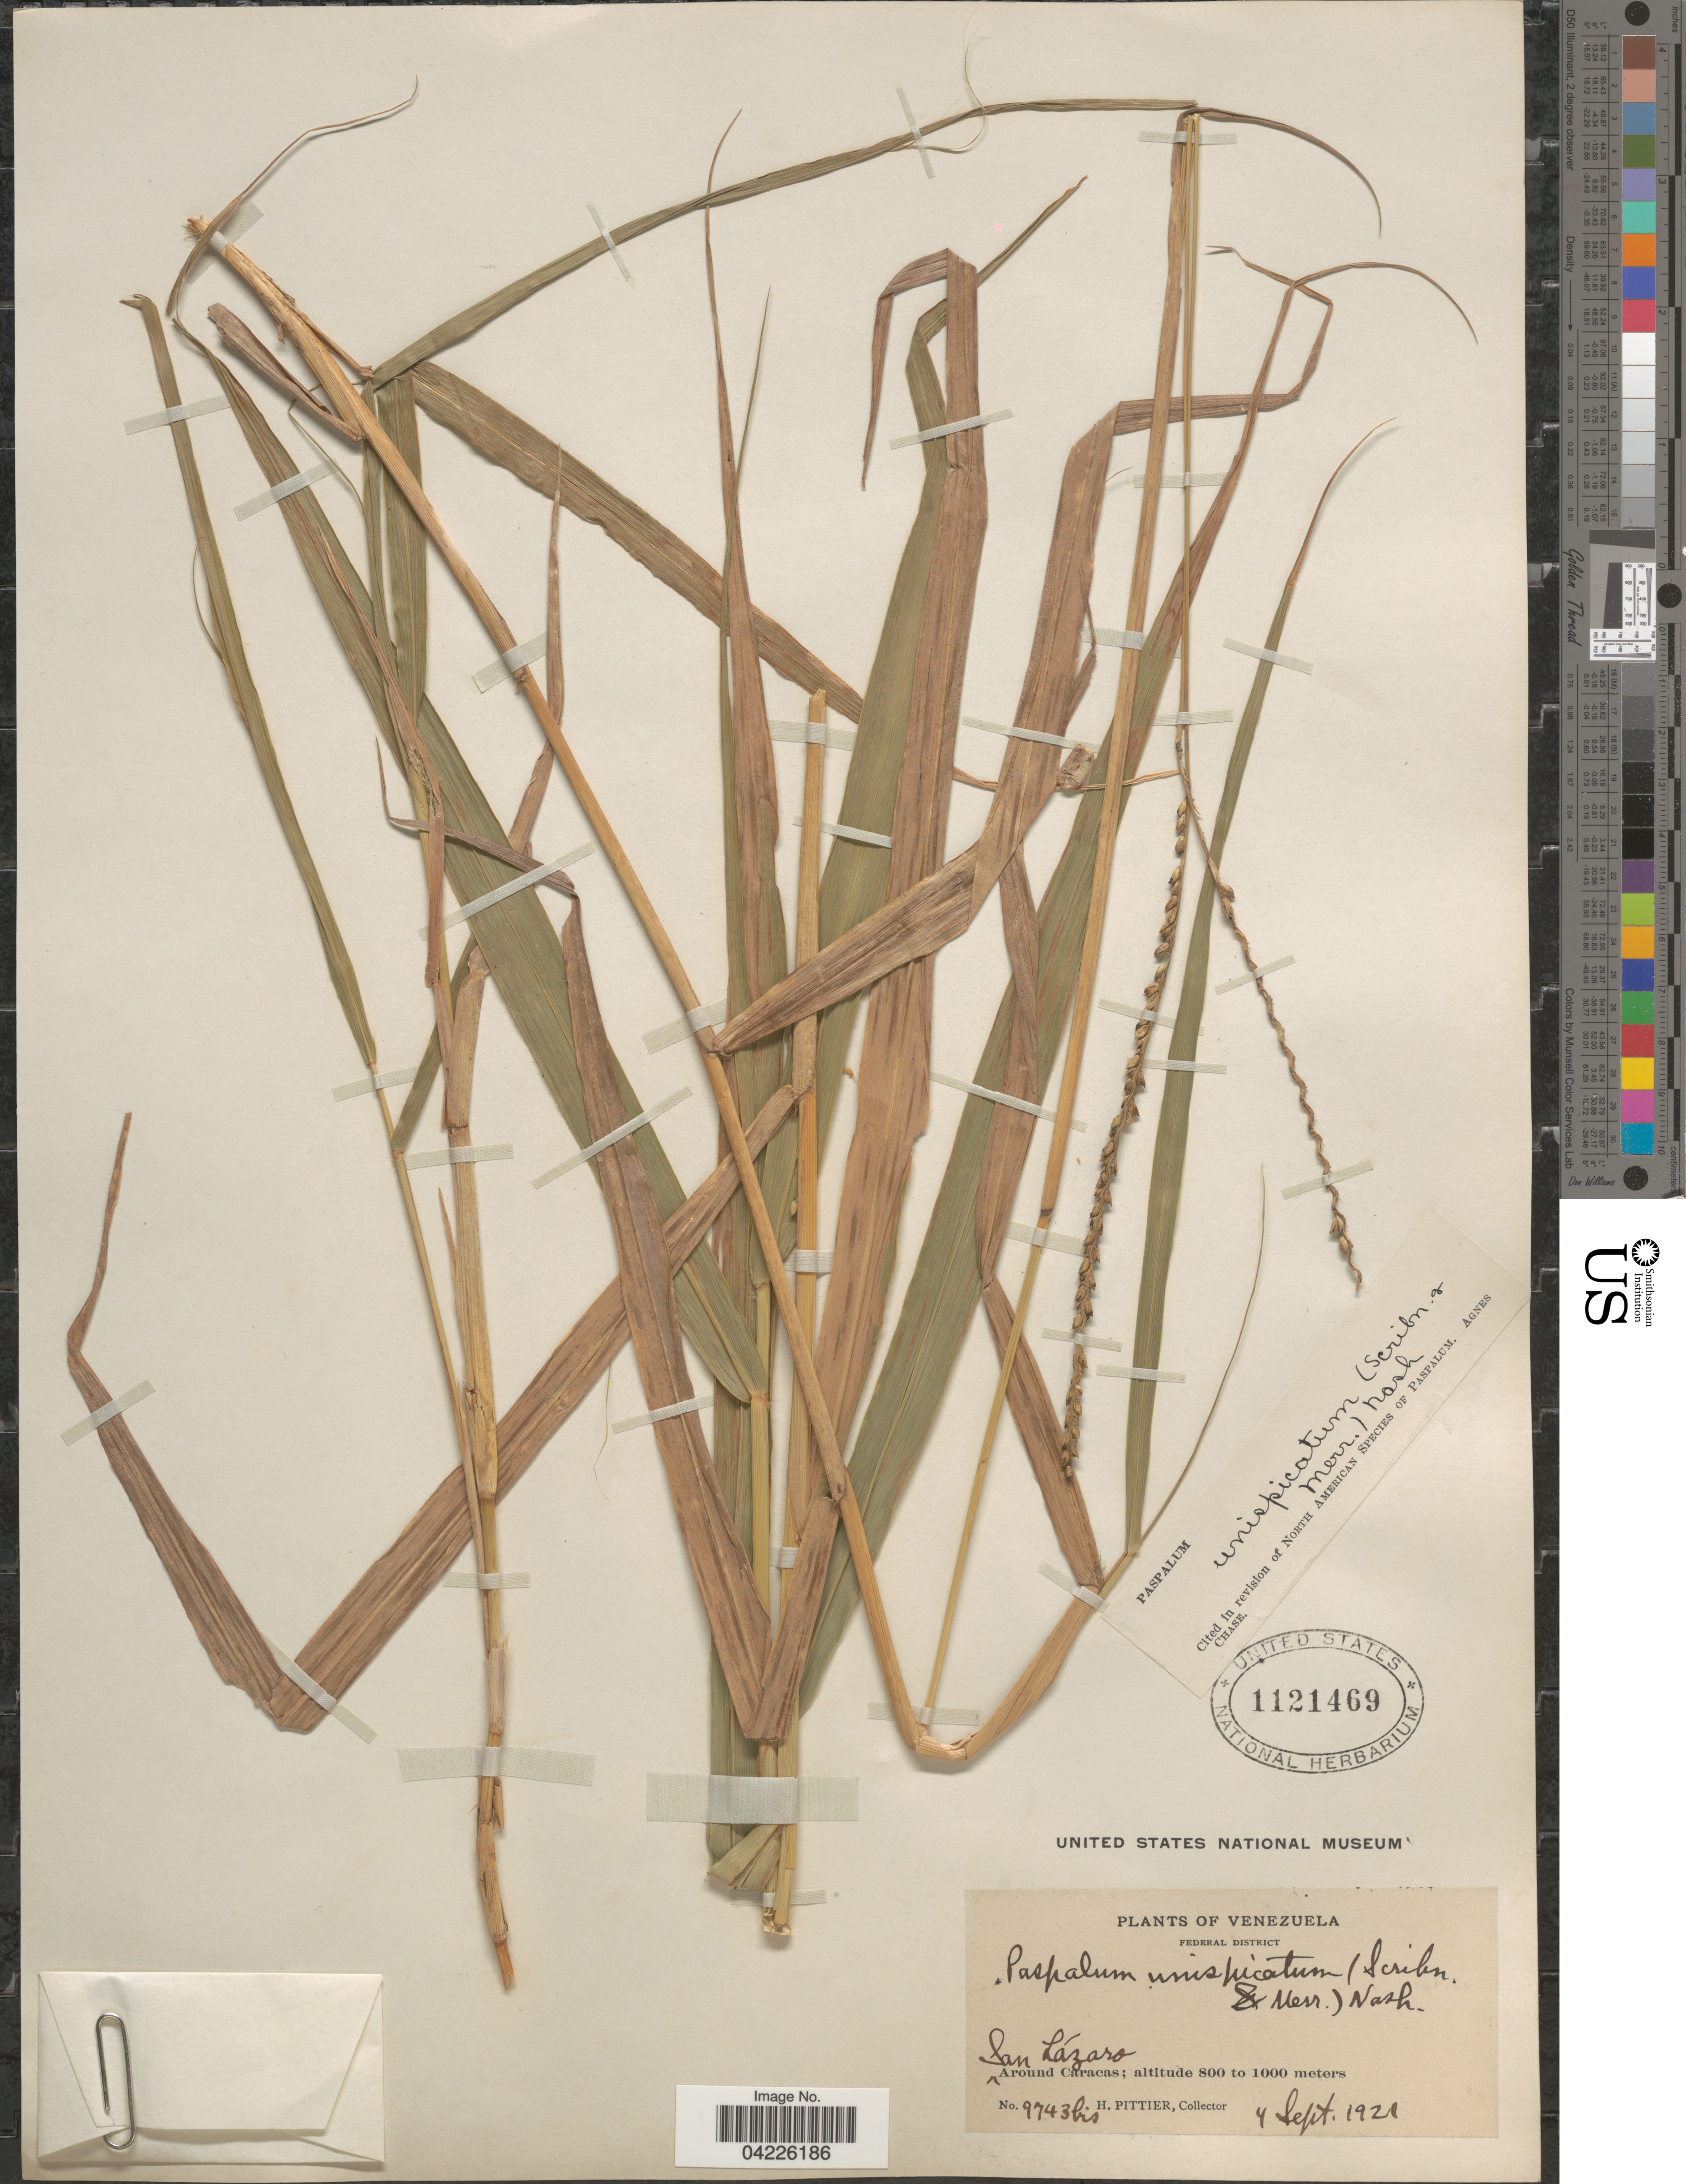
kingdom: Plantae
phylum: Tracheophyta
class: Liliopsida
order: Poales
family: Poaceae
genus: Paspalum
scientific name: Paspalum unispicatum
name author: (Scribn. & Merr.) Nash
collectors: H. F. Pittier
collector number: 9743bis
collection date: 1921-09-04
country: Venezuela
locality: Federal District. San Lázaro. Around Caracas.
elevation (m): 800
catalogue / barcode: US 1121469